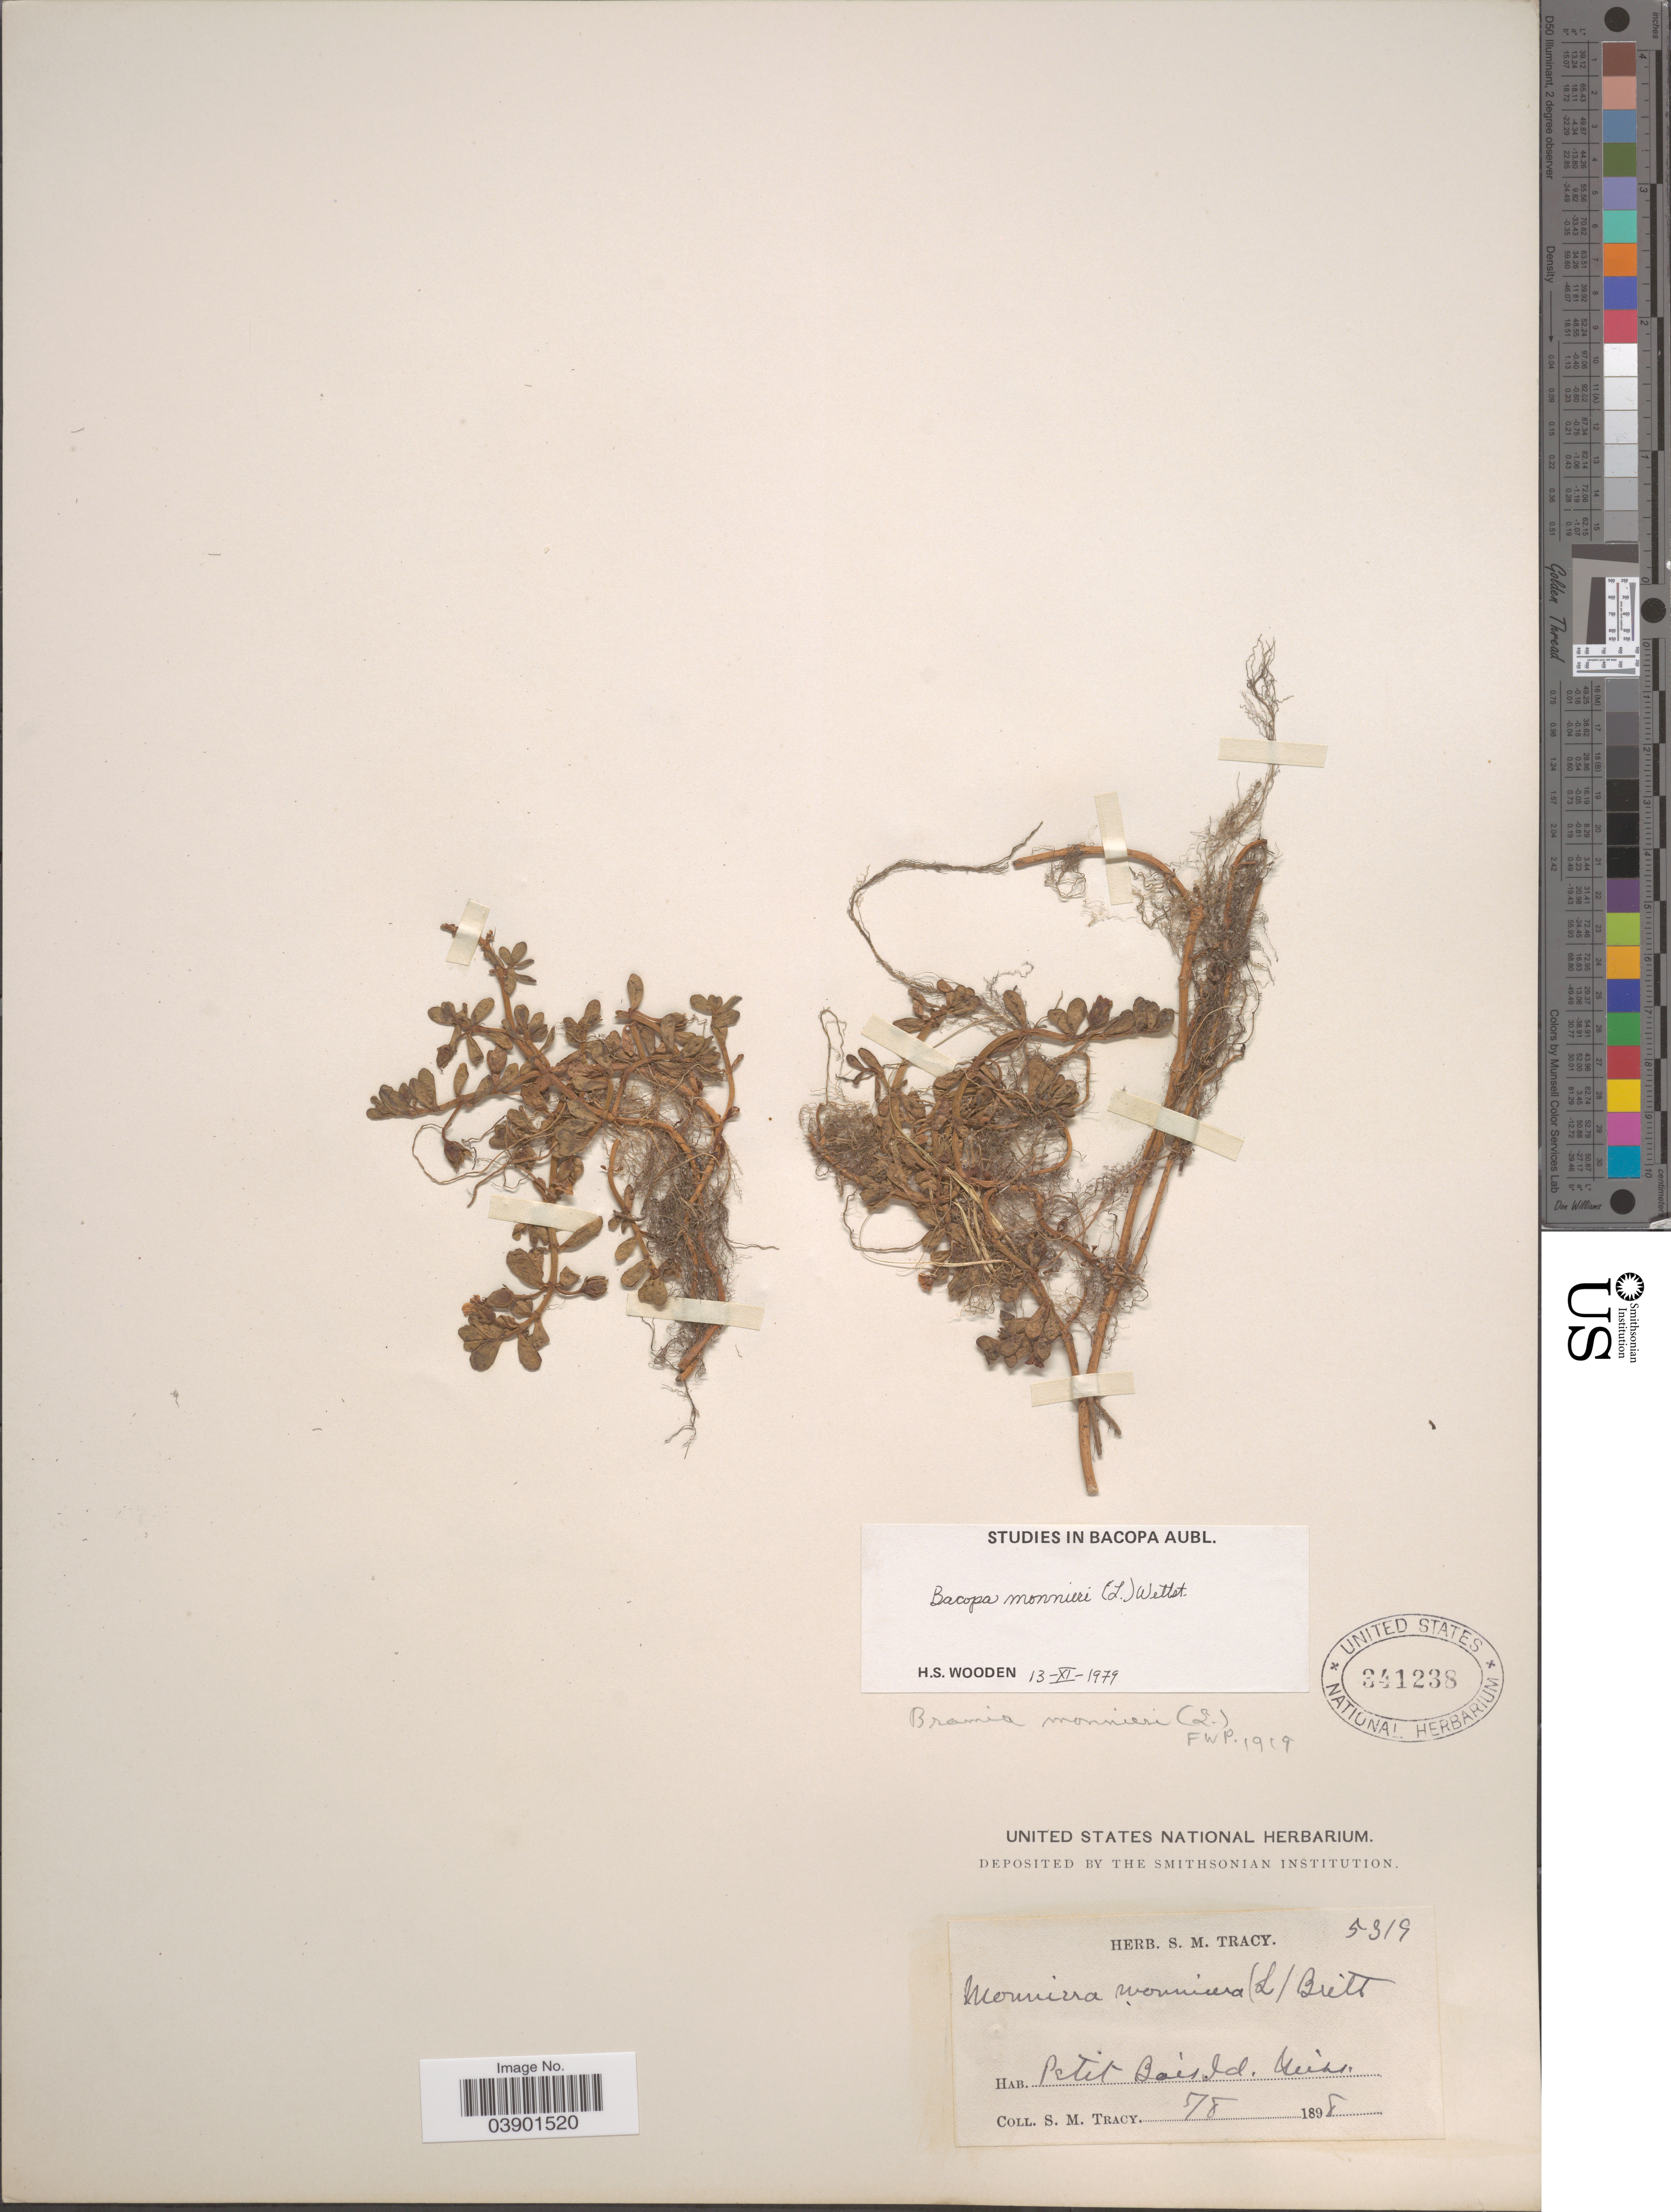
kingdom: Plantae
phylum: Tracheophyta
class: Magnoliopsida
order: Lamiales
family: Plantaginaceae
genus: Bacopa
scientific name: Bacopa monnieri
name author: (L.) Pennell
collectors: S. M. Tracy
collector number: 5319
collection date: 1898-05-08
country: United States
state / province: Mississippi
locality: Petit Bois Id.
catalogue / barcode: US 341238